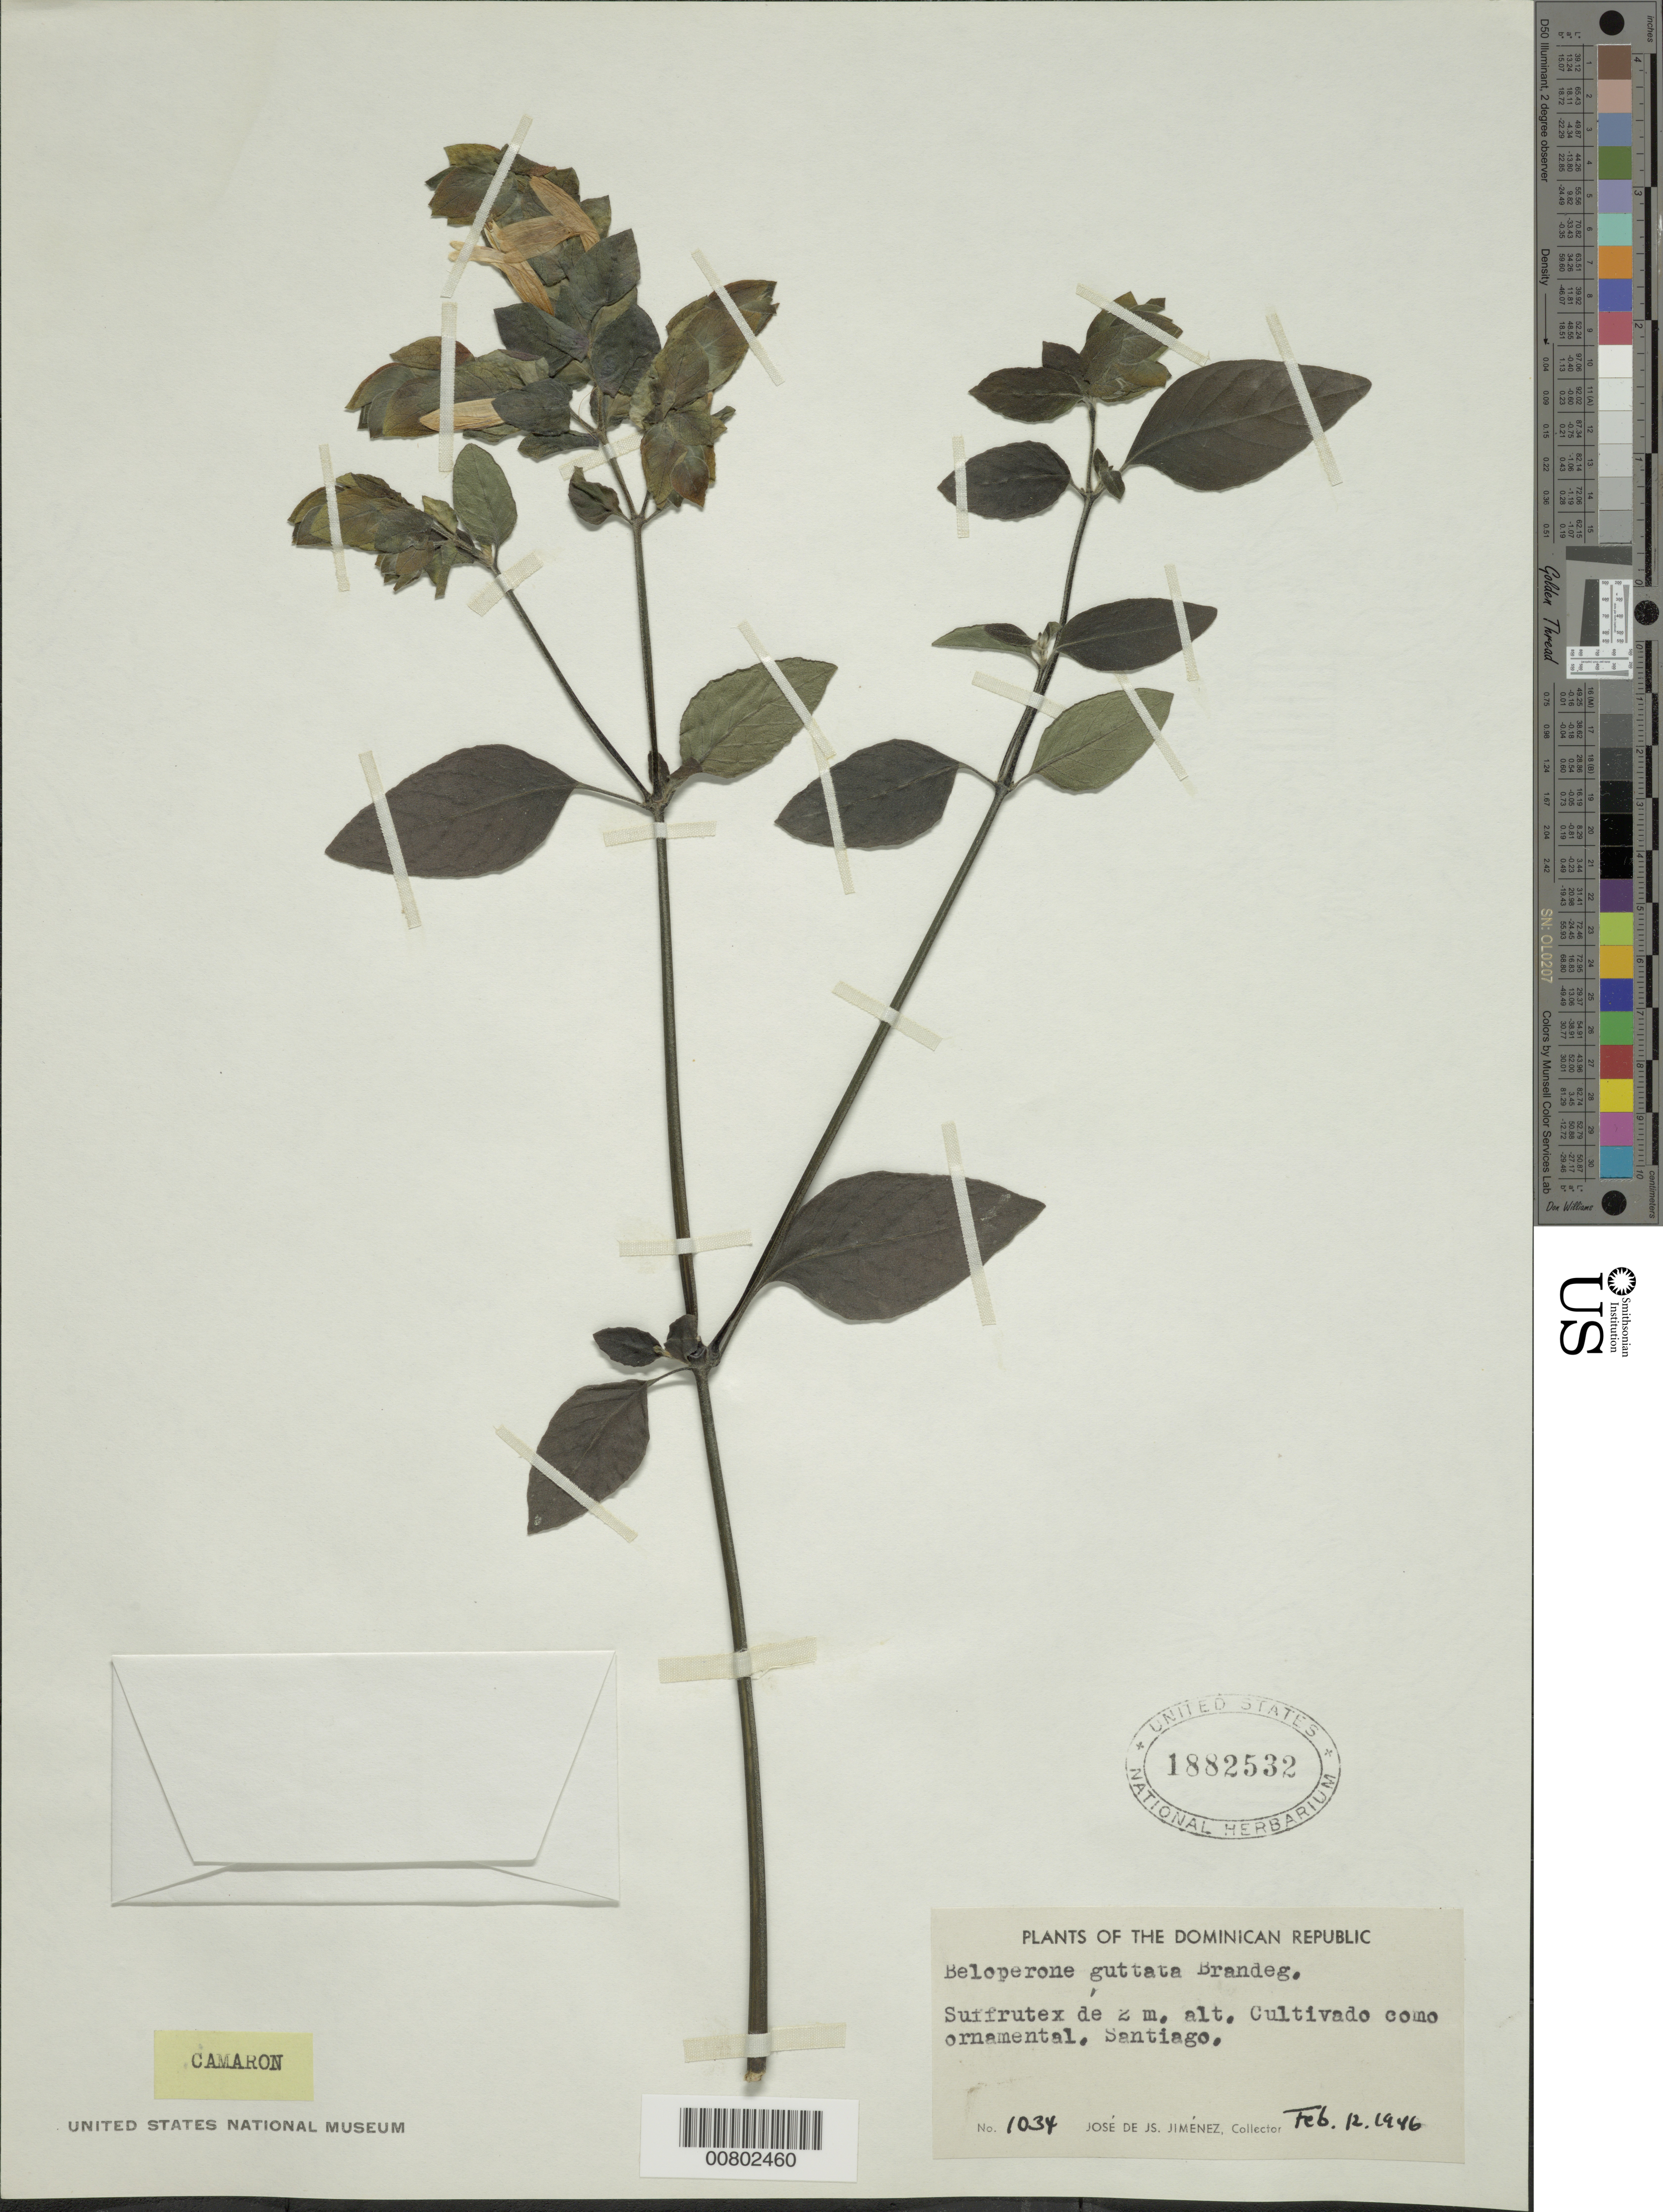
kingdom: Plantae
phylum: Tracheophyta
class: Magnoliopsida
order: Lamiales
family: Acanthaceae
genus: Justicia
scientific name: Justicia brandegeana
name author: Wassh. & L.B. Sm.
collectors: J. J. Jiménez Almonte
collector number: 1034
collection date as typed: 12 Feb 1946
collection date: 1946-02-12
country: Dominican Republic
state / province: Santiago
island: Hispaniola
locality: Santiago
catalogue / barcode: US 1882532